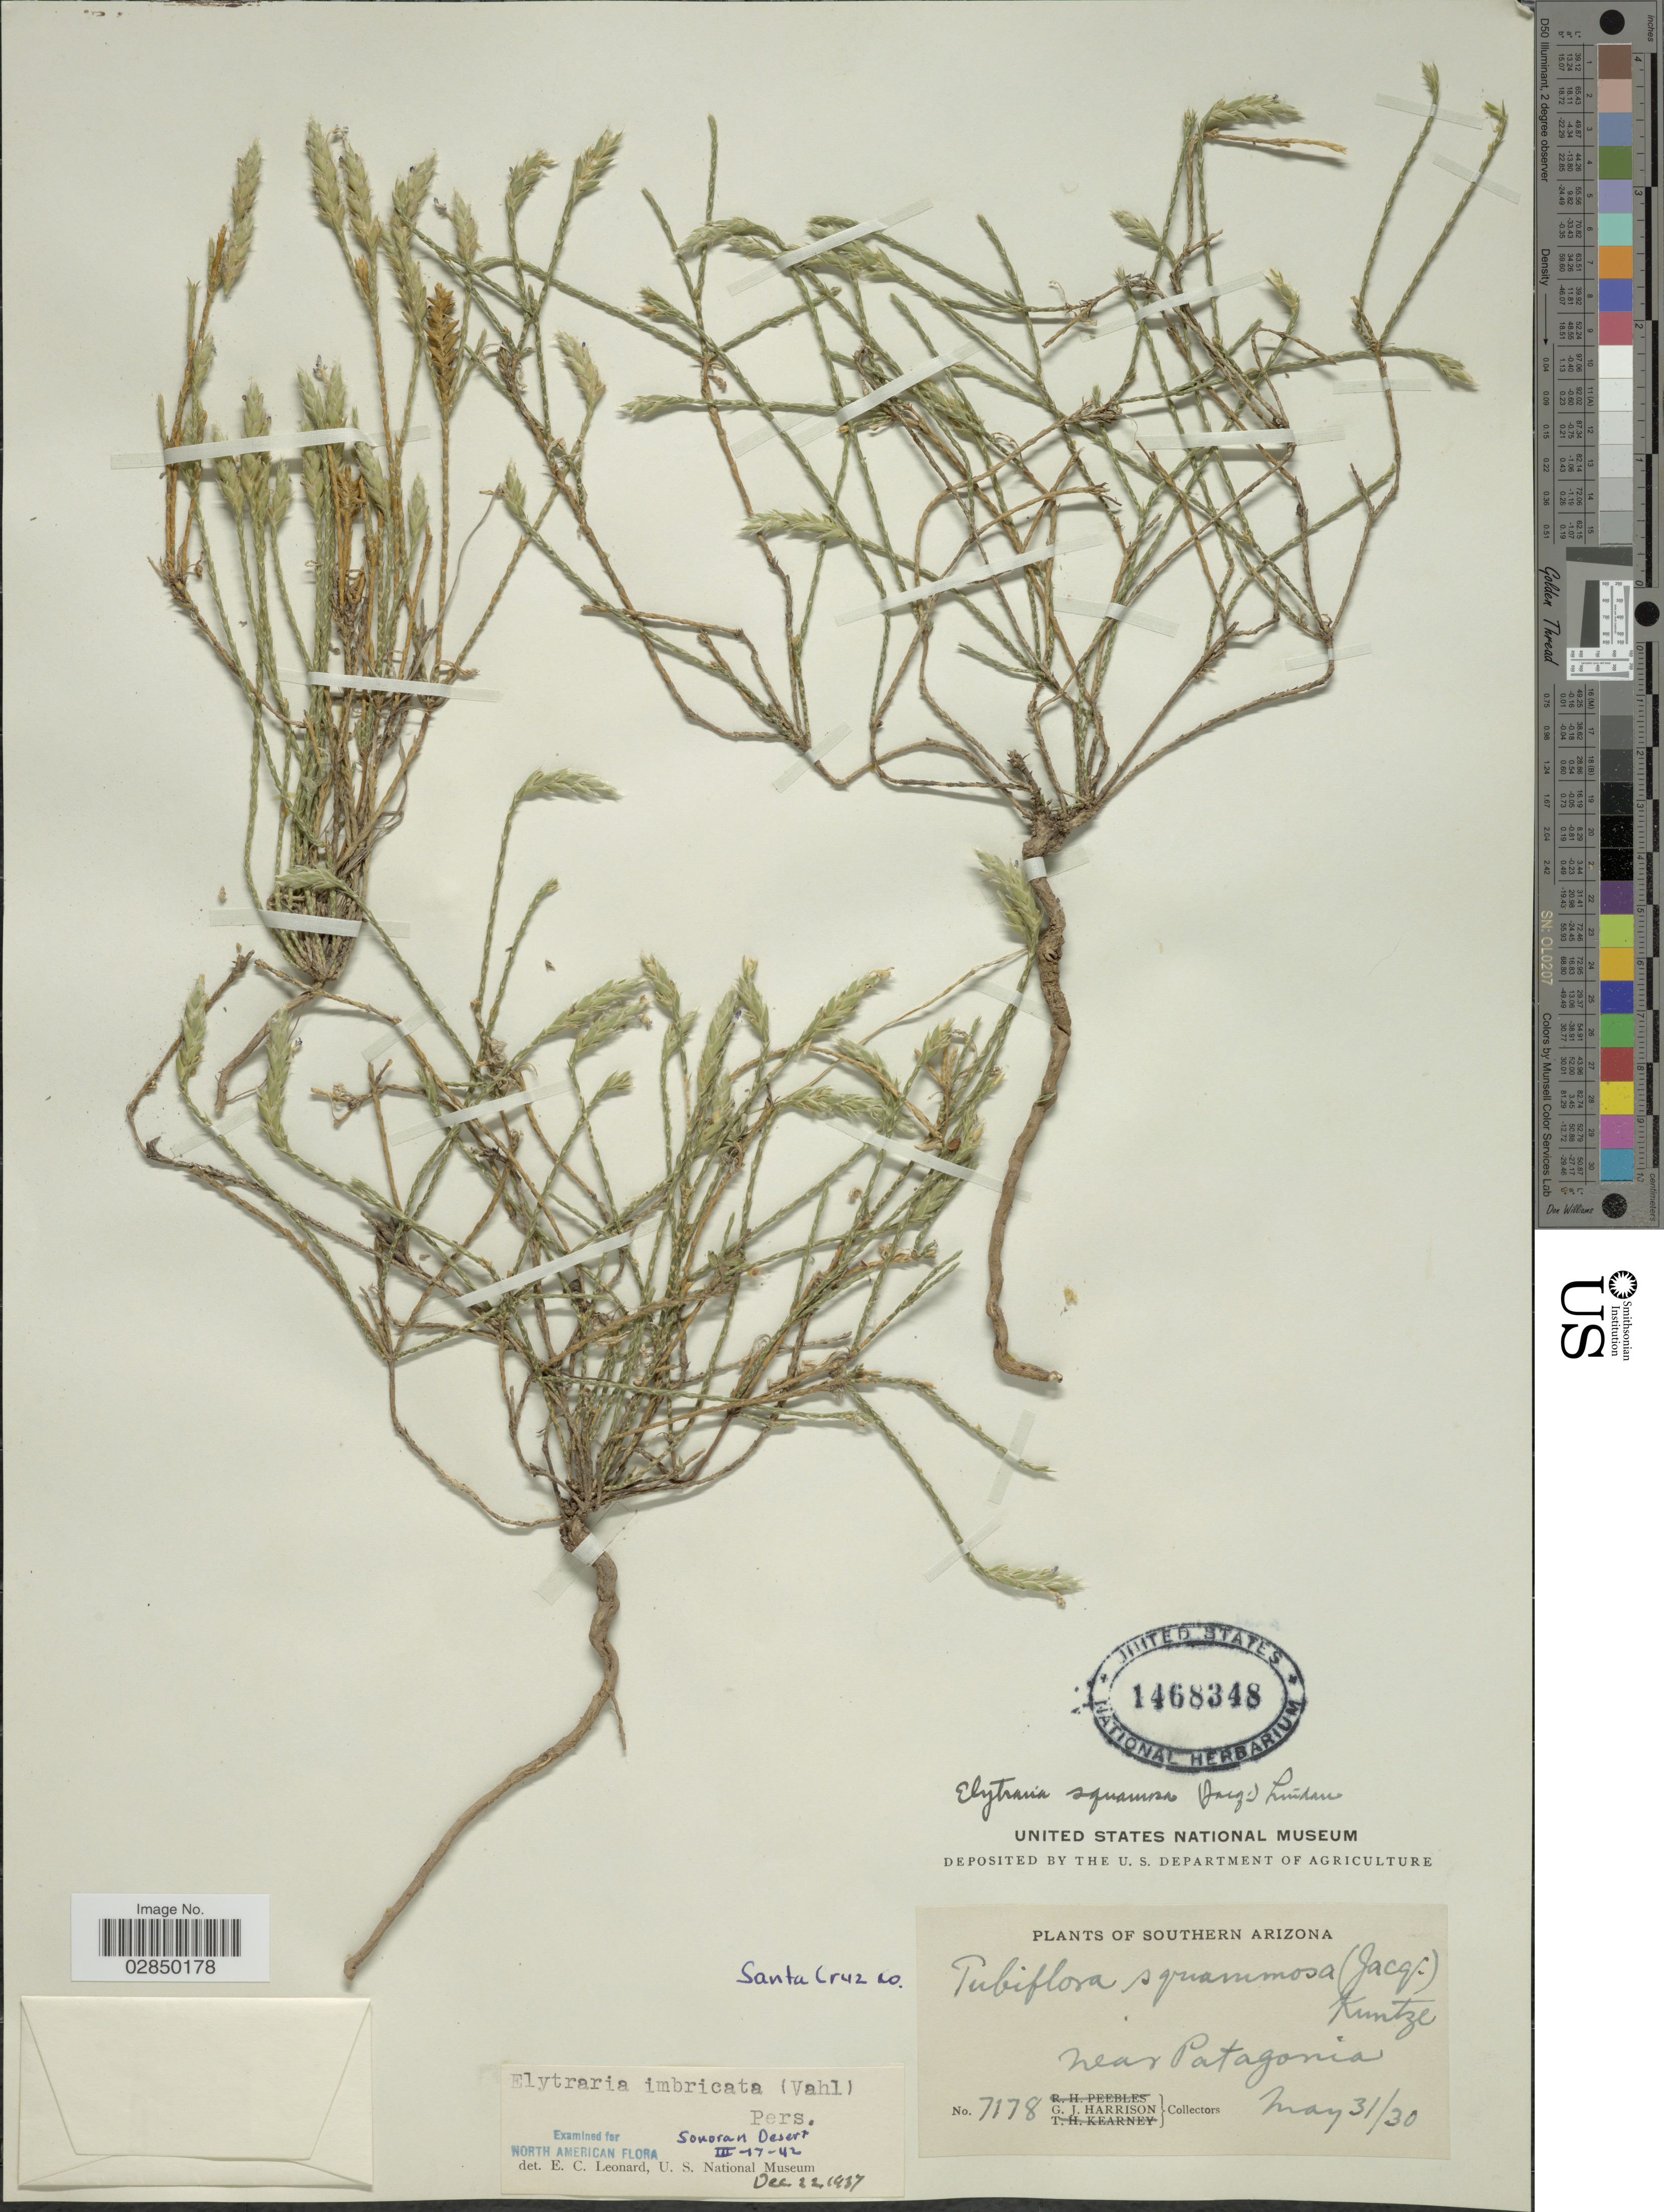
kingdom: Plantae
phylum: Tracheophyta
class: Magnoliopsida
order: Lamiales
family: Acanthaceae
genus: Elytraria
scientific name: Elytraria imbricata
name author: (Vahl) Pers.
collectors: G. J. Harrison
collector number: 7178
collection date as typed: Transcribed d/m/y: 31/5/30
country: United States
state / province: Arizona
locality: Southern Arizona. Near Patagonia. Santa Cruz Co.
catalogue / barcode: US 1468348